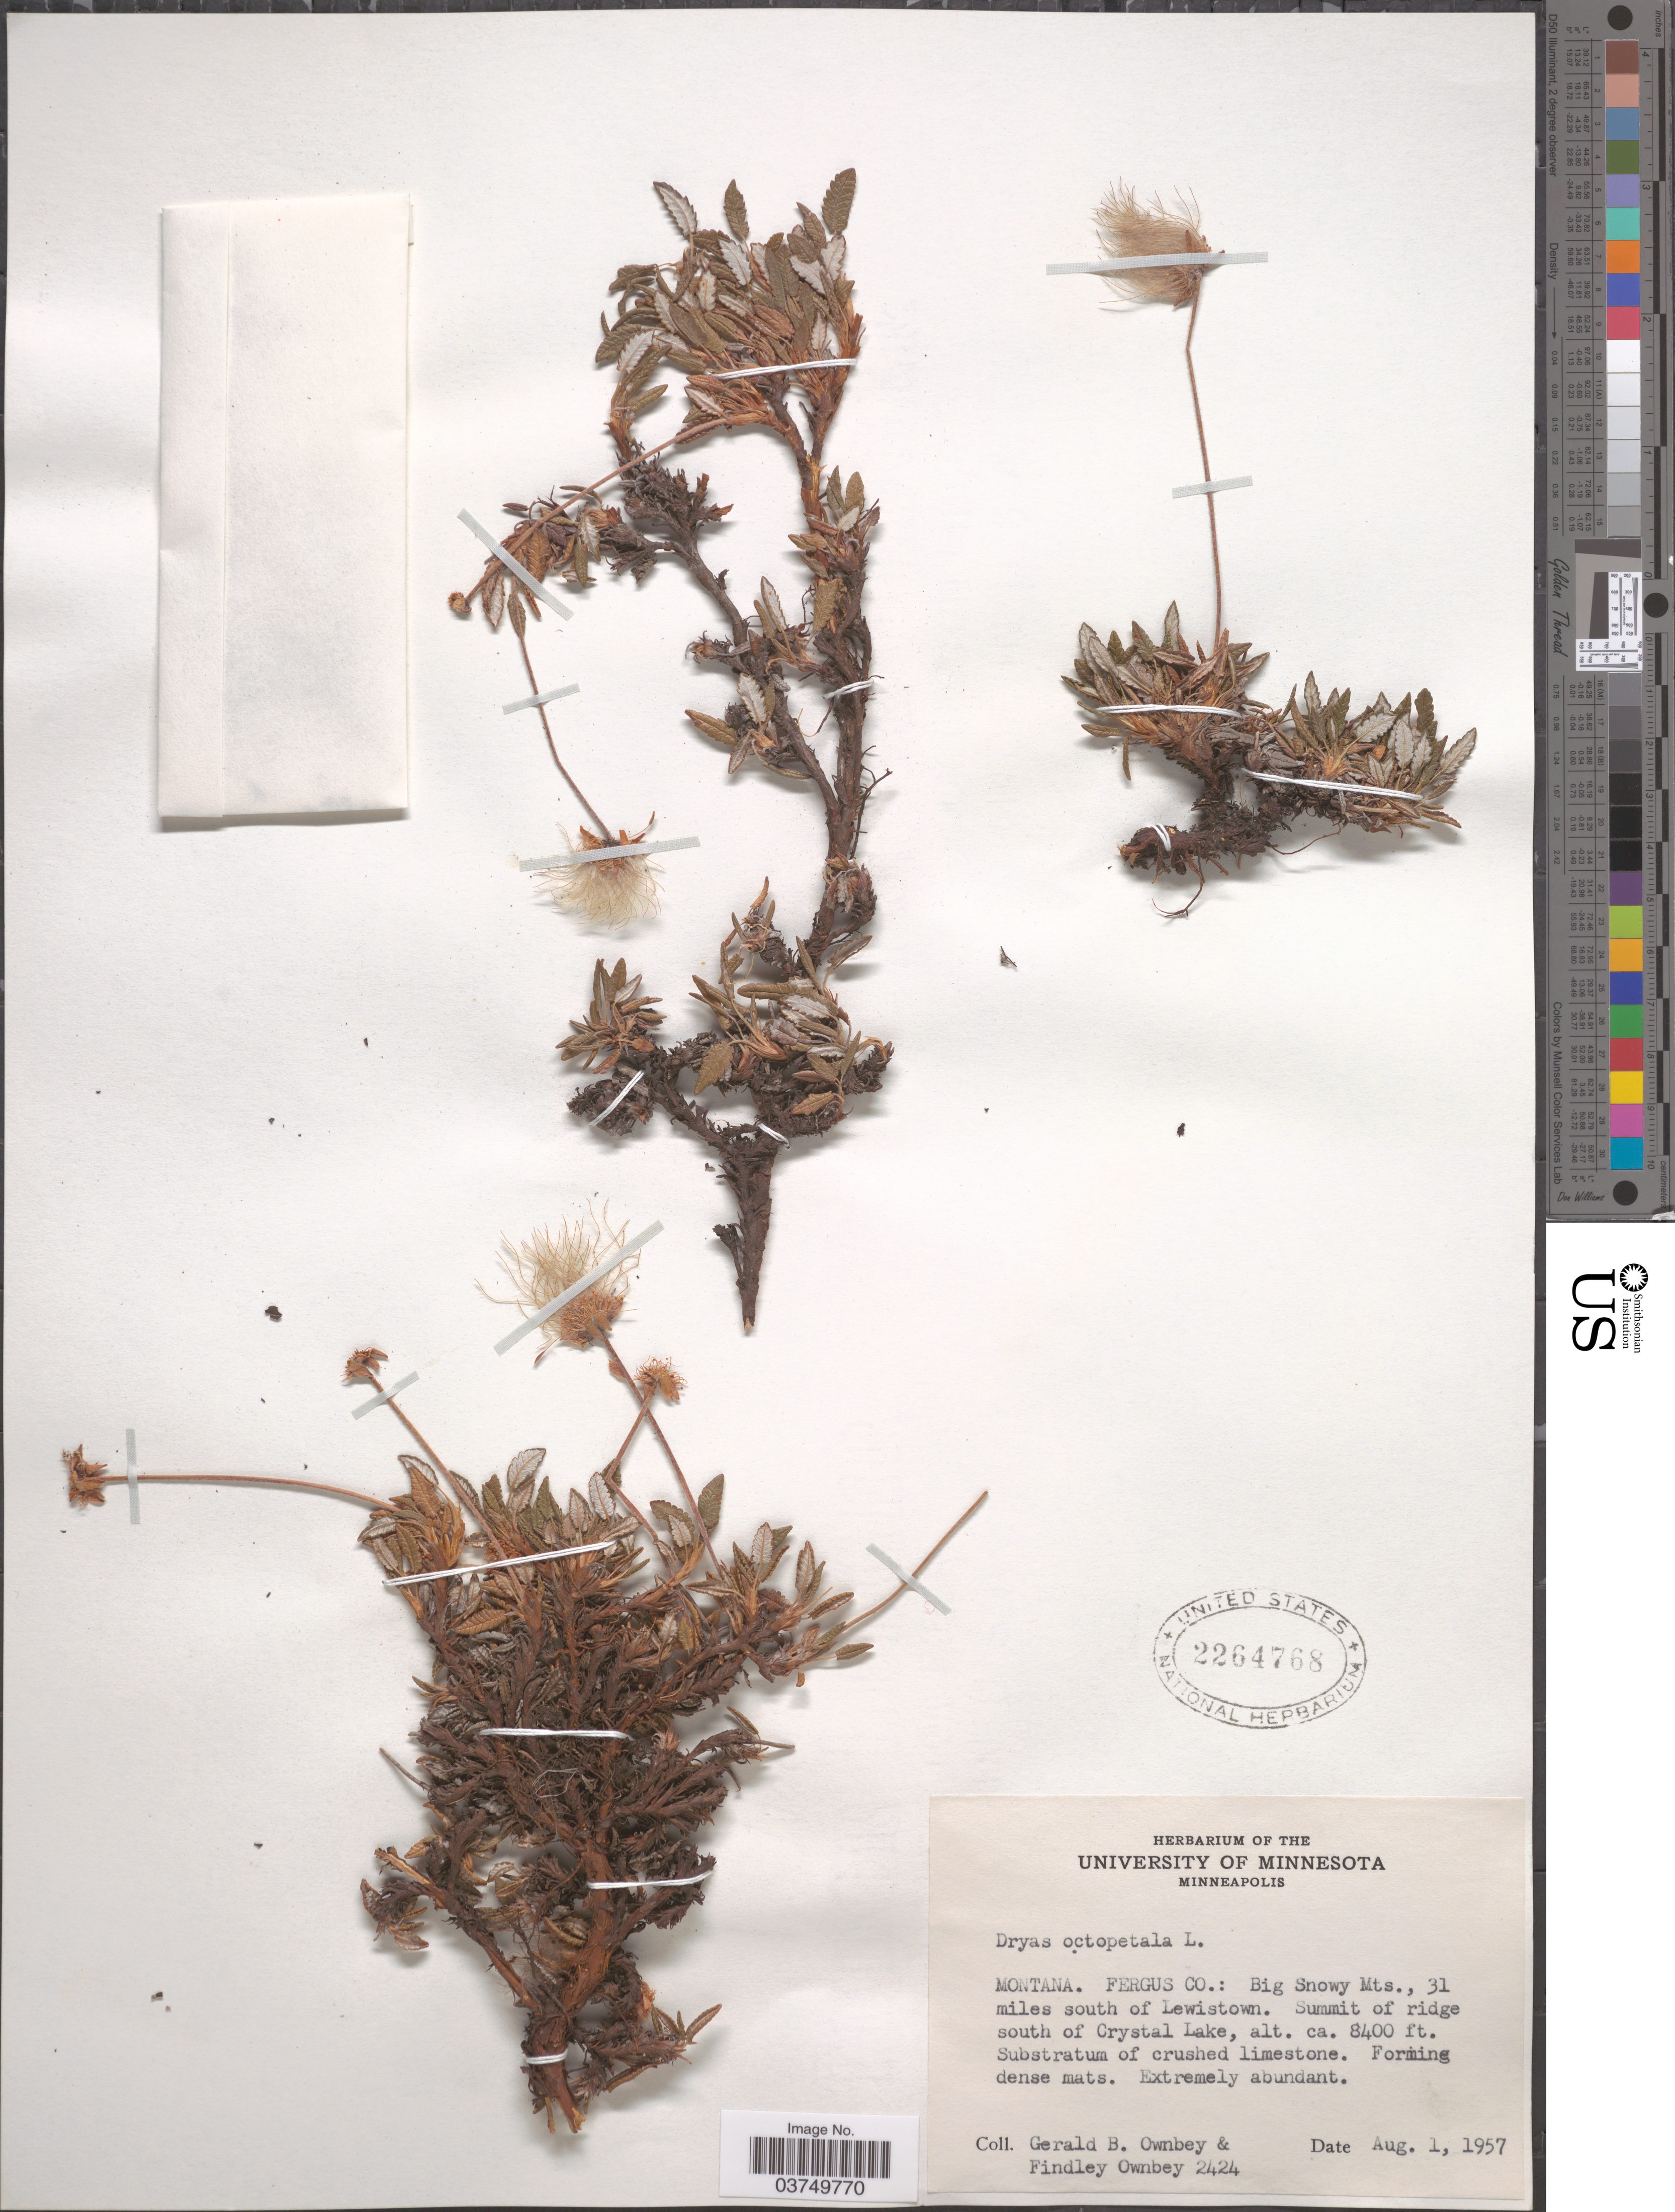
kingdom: Plantae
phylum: Tracheophyta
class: Magnoliopsida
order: Rosales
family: Rosaceae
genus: Dryas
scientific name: Dryas octopetala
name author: L.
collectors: G. B. Ownbey & F. Ownbey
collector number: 2424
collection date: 1957-08-01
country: United States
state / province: Montana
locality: Fergus Co.: Big Snowy Mts., 31 miles south of Lewistown. Summit of ridge south of Crystal Lake.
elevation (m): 2560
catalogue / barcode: US 2264768